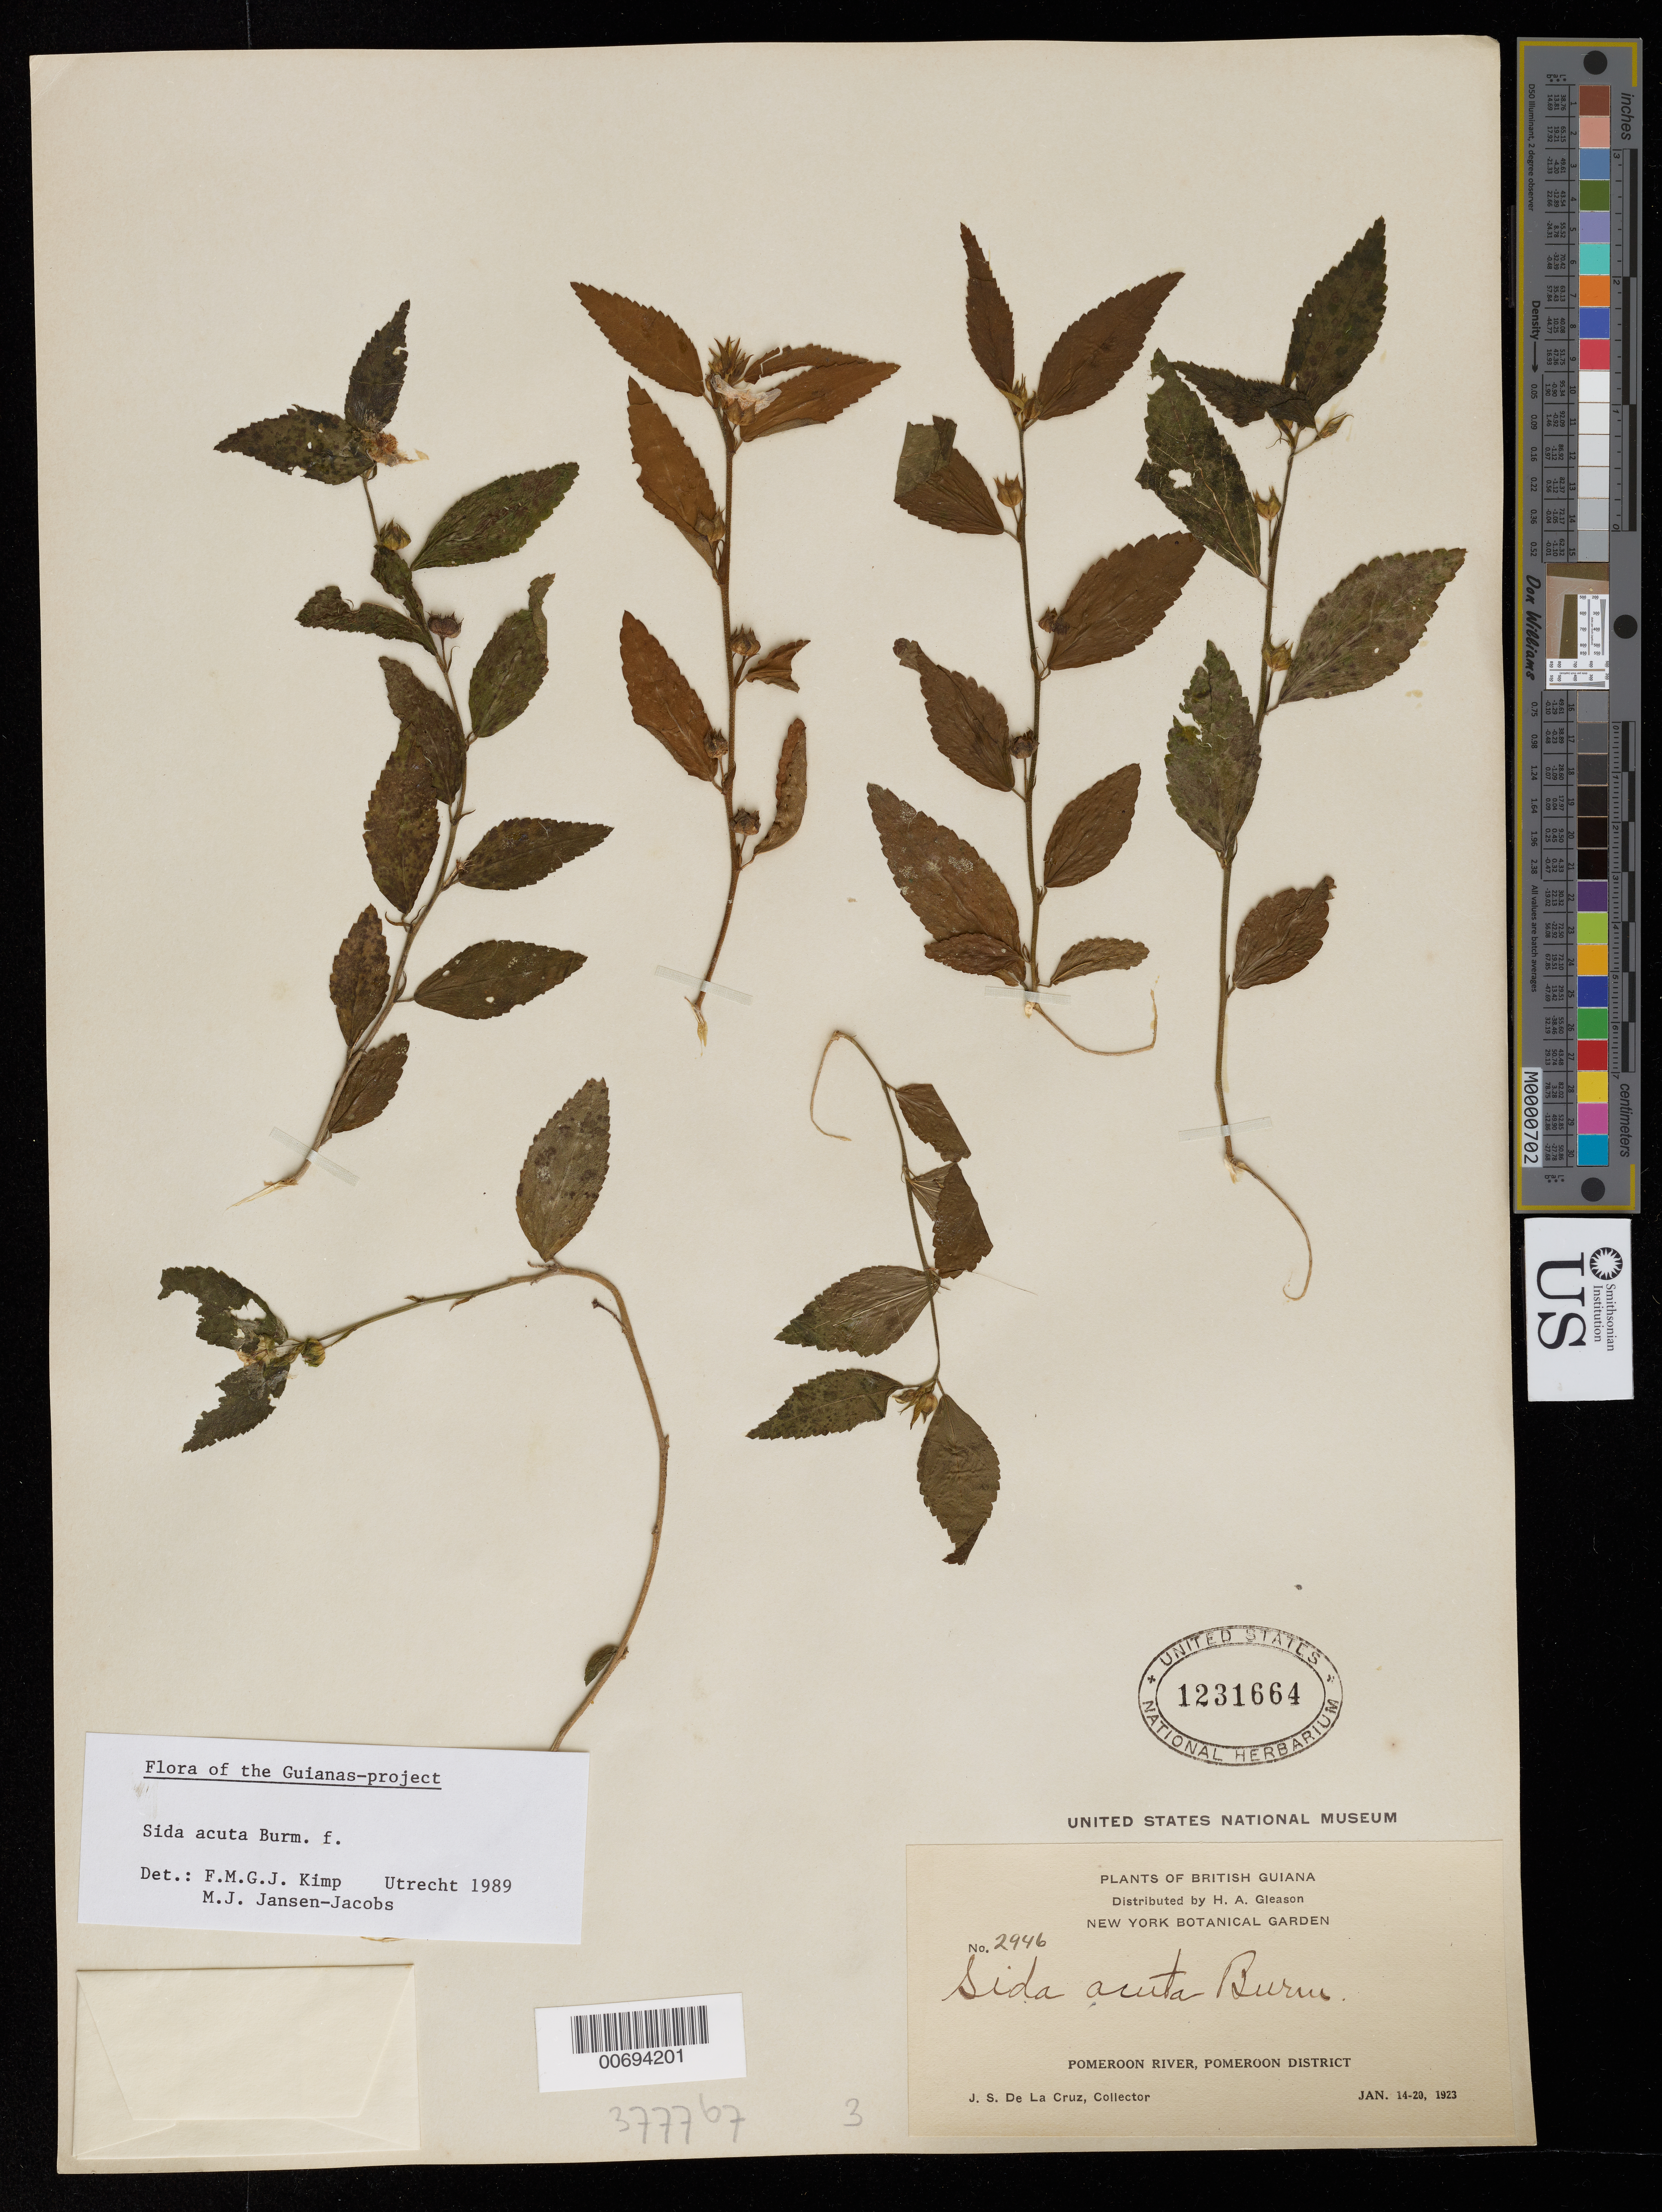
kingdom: Plantae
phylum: Tracheophyta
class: Magnoliopsida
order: Malvales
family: Malvaceae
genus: Sida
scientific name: Sida acuta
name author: Burm. f.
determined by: Kimp, F. M.; Jansen-Jacobs, M. J.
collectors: J. S. de la Cruz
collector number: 2946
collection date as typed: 14-Jan-23 to 20-Jan-23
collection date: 1923-01-14/1923-01-20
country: Guyana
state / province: Pomeroon-Supenaam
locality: Pomeroon R.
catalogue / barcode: US 1231664